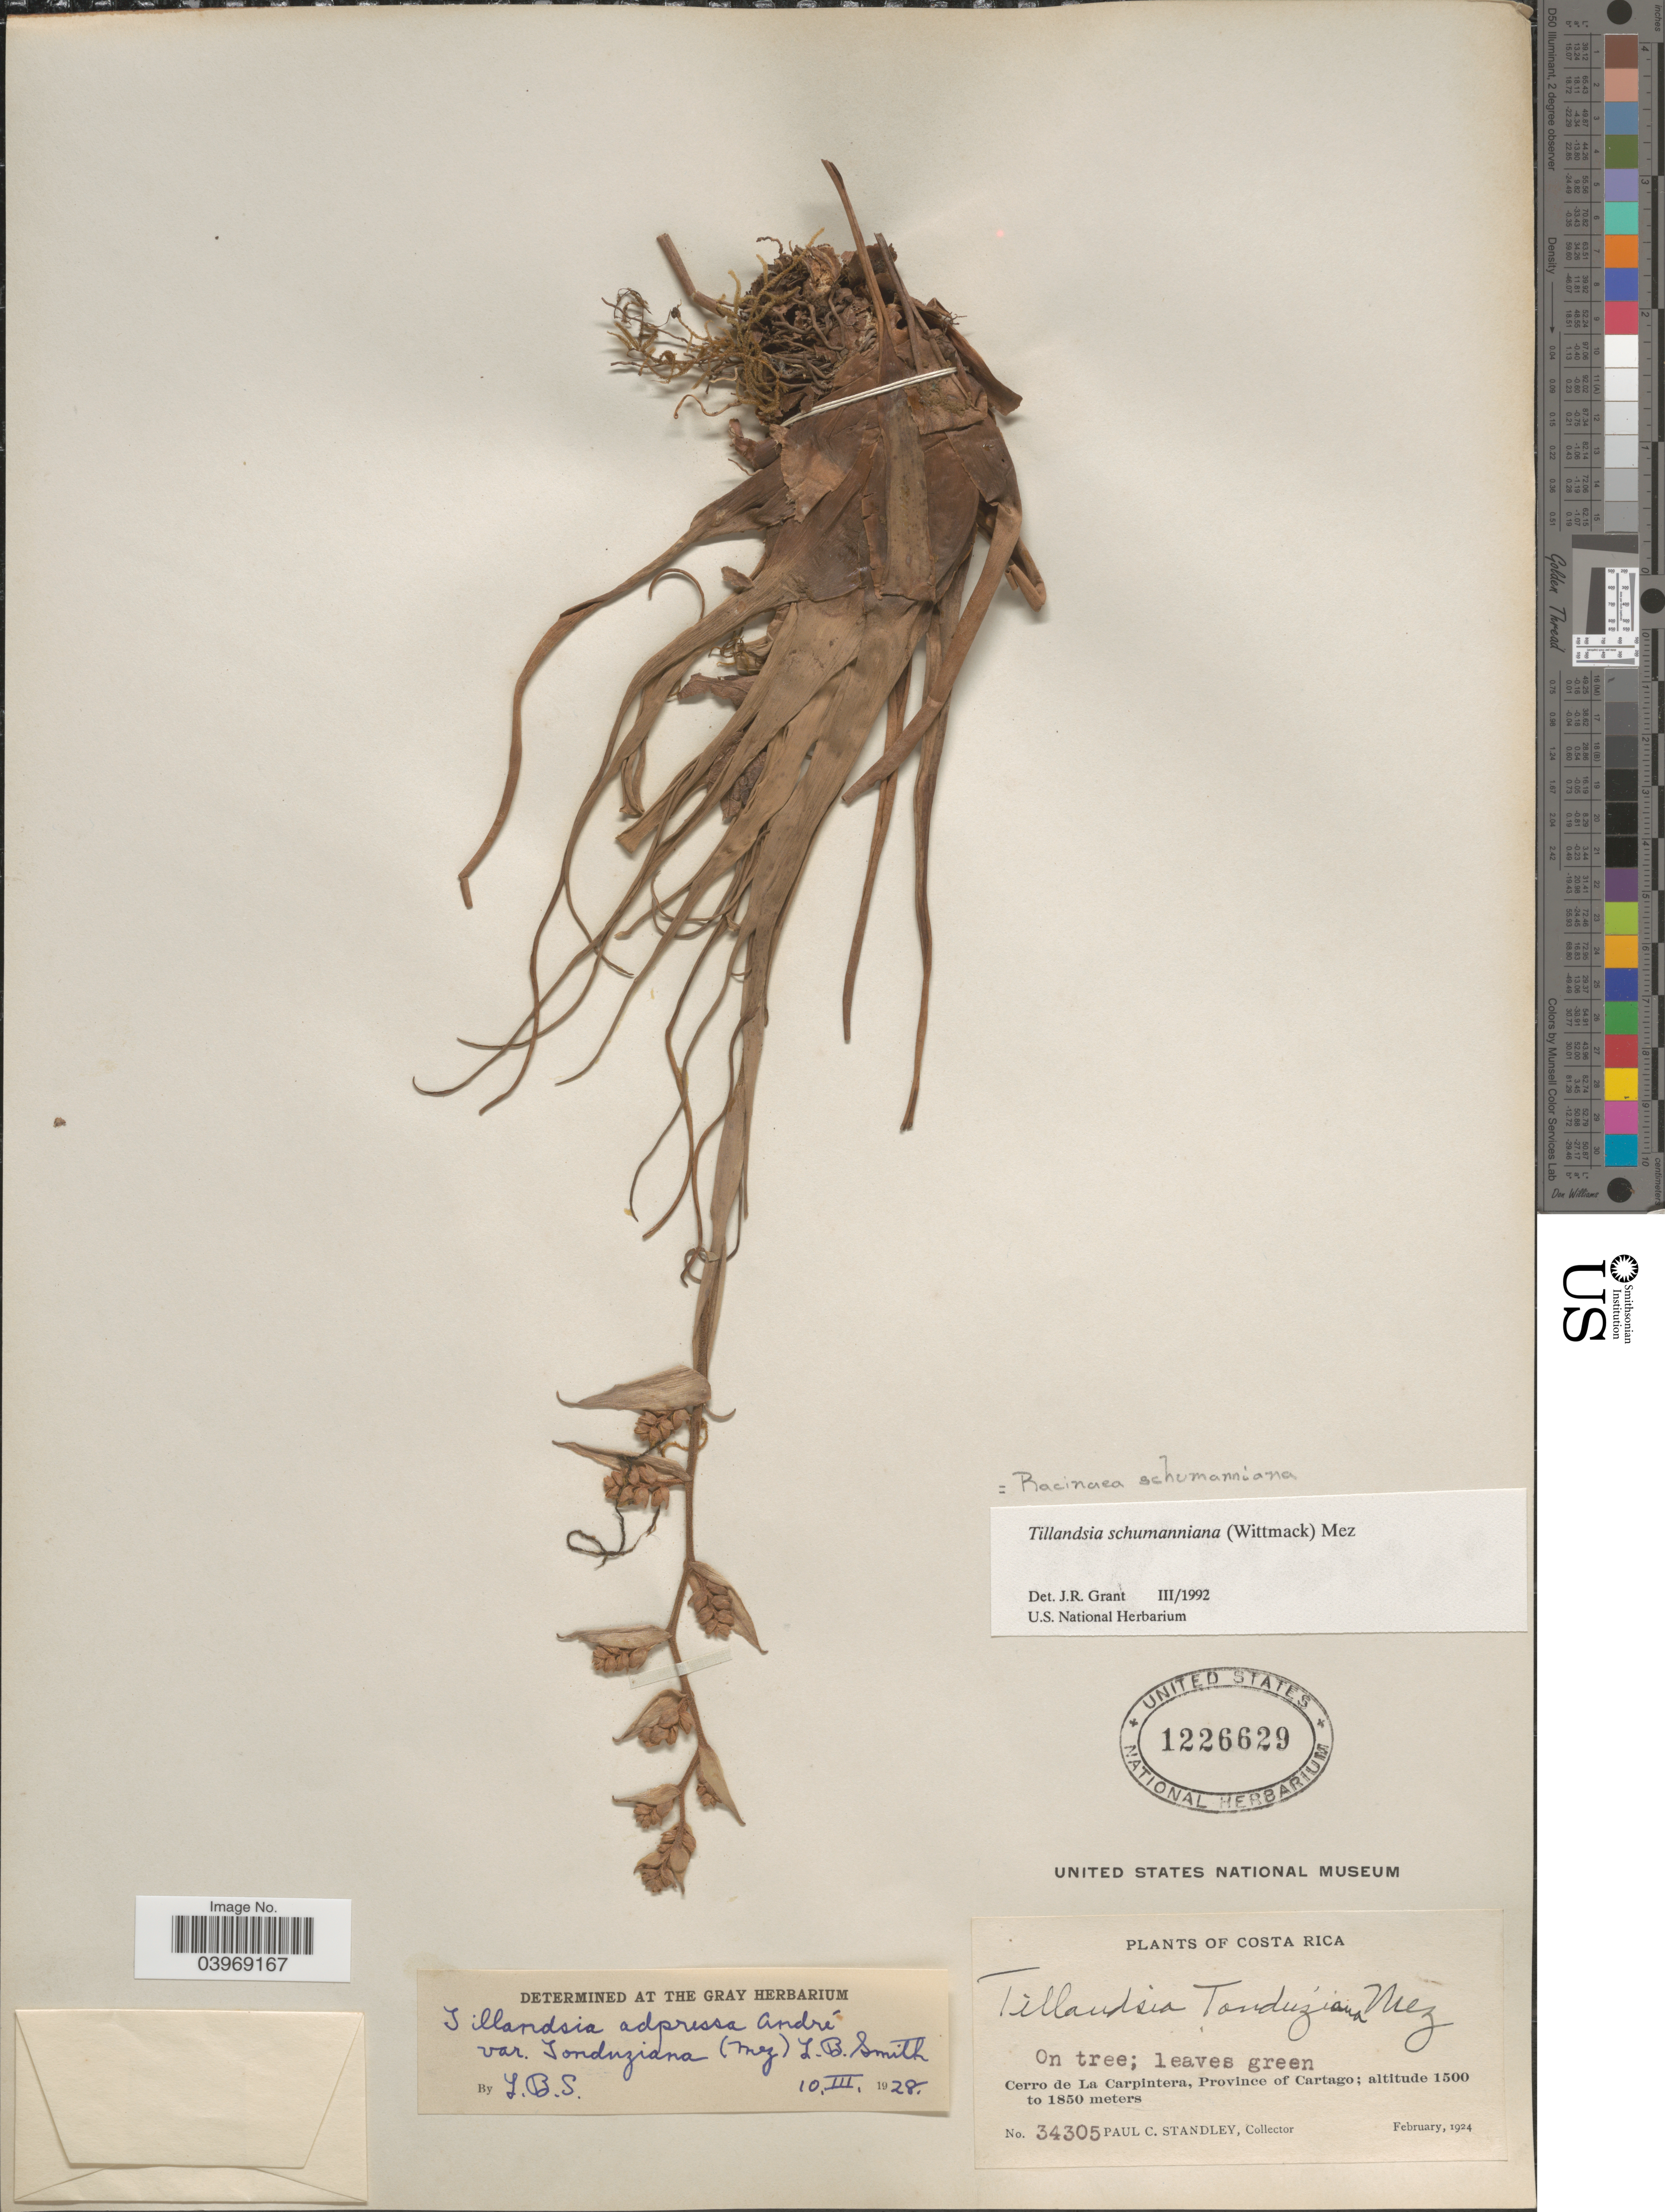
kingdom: Plantae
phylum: Tracheophyta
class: Liliopsida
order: Poales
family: Bromeliaceae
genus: Racinaea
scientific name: Racinaea schumanniana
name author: (Wittm.) J.R. Grant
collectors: P. C. Standley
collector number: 34305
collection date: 1924-02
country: Costa Rica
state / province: Cartago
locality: Cerro de La Carpintera.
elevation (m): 1500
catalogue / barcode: US 1226629